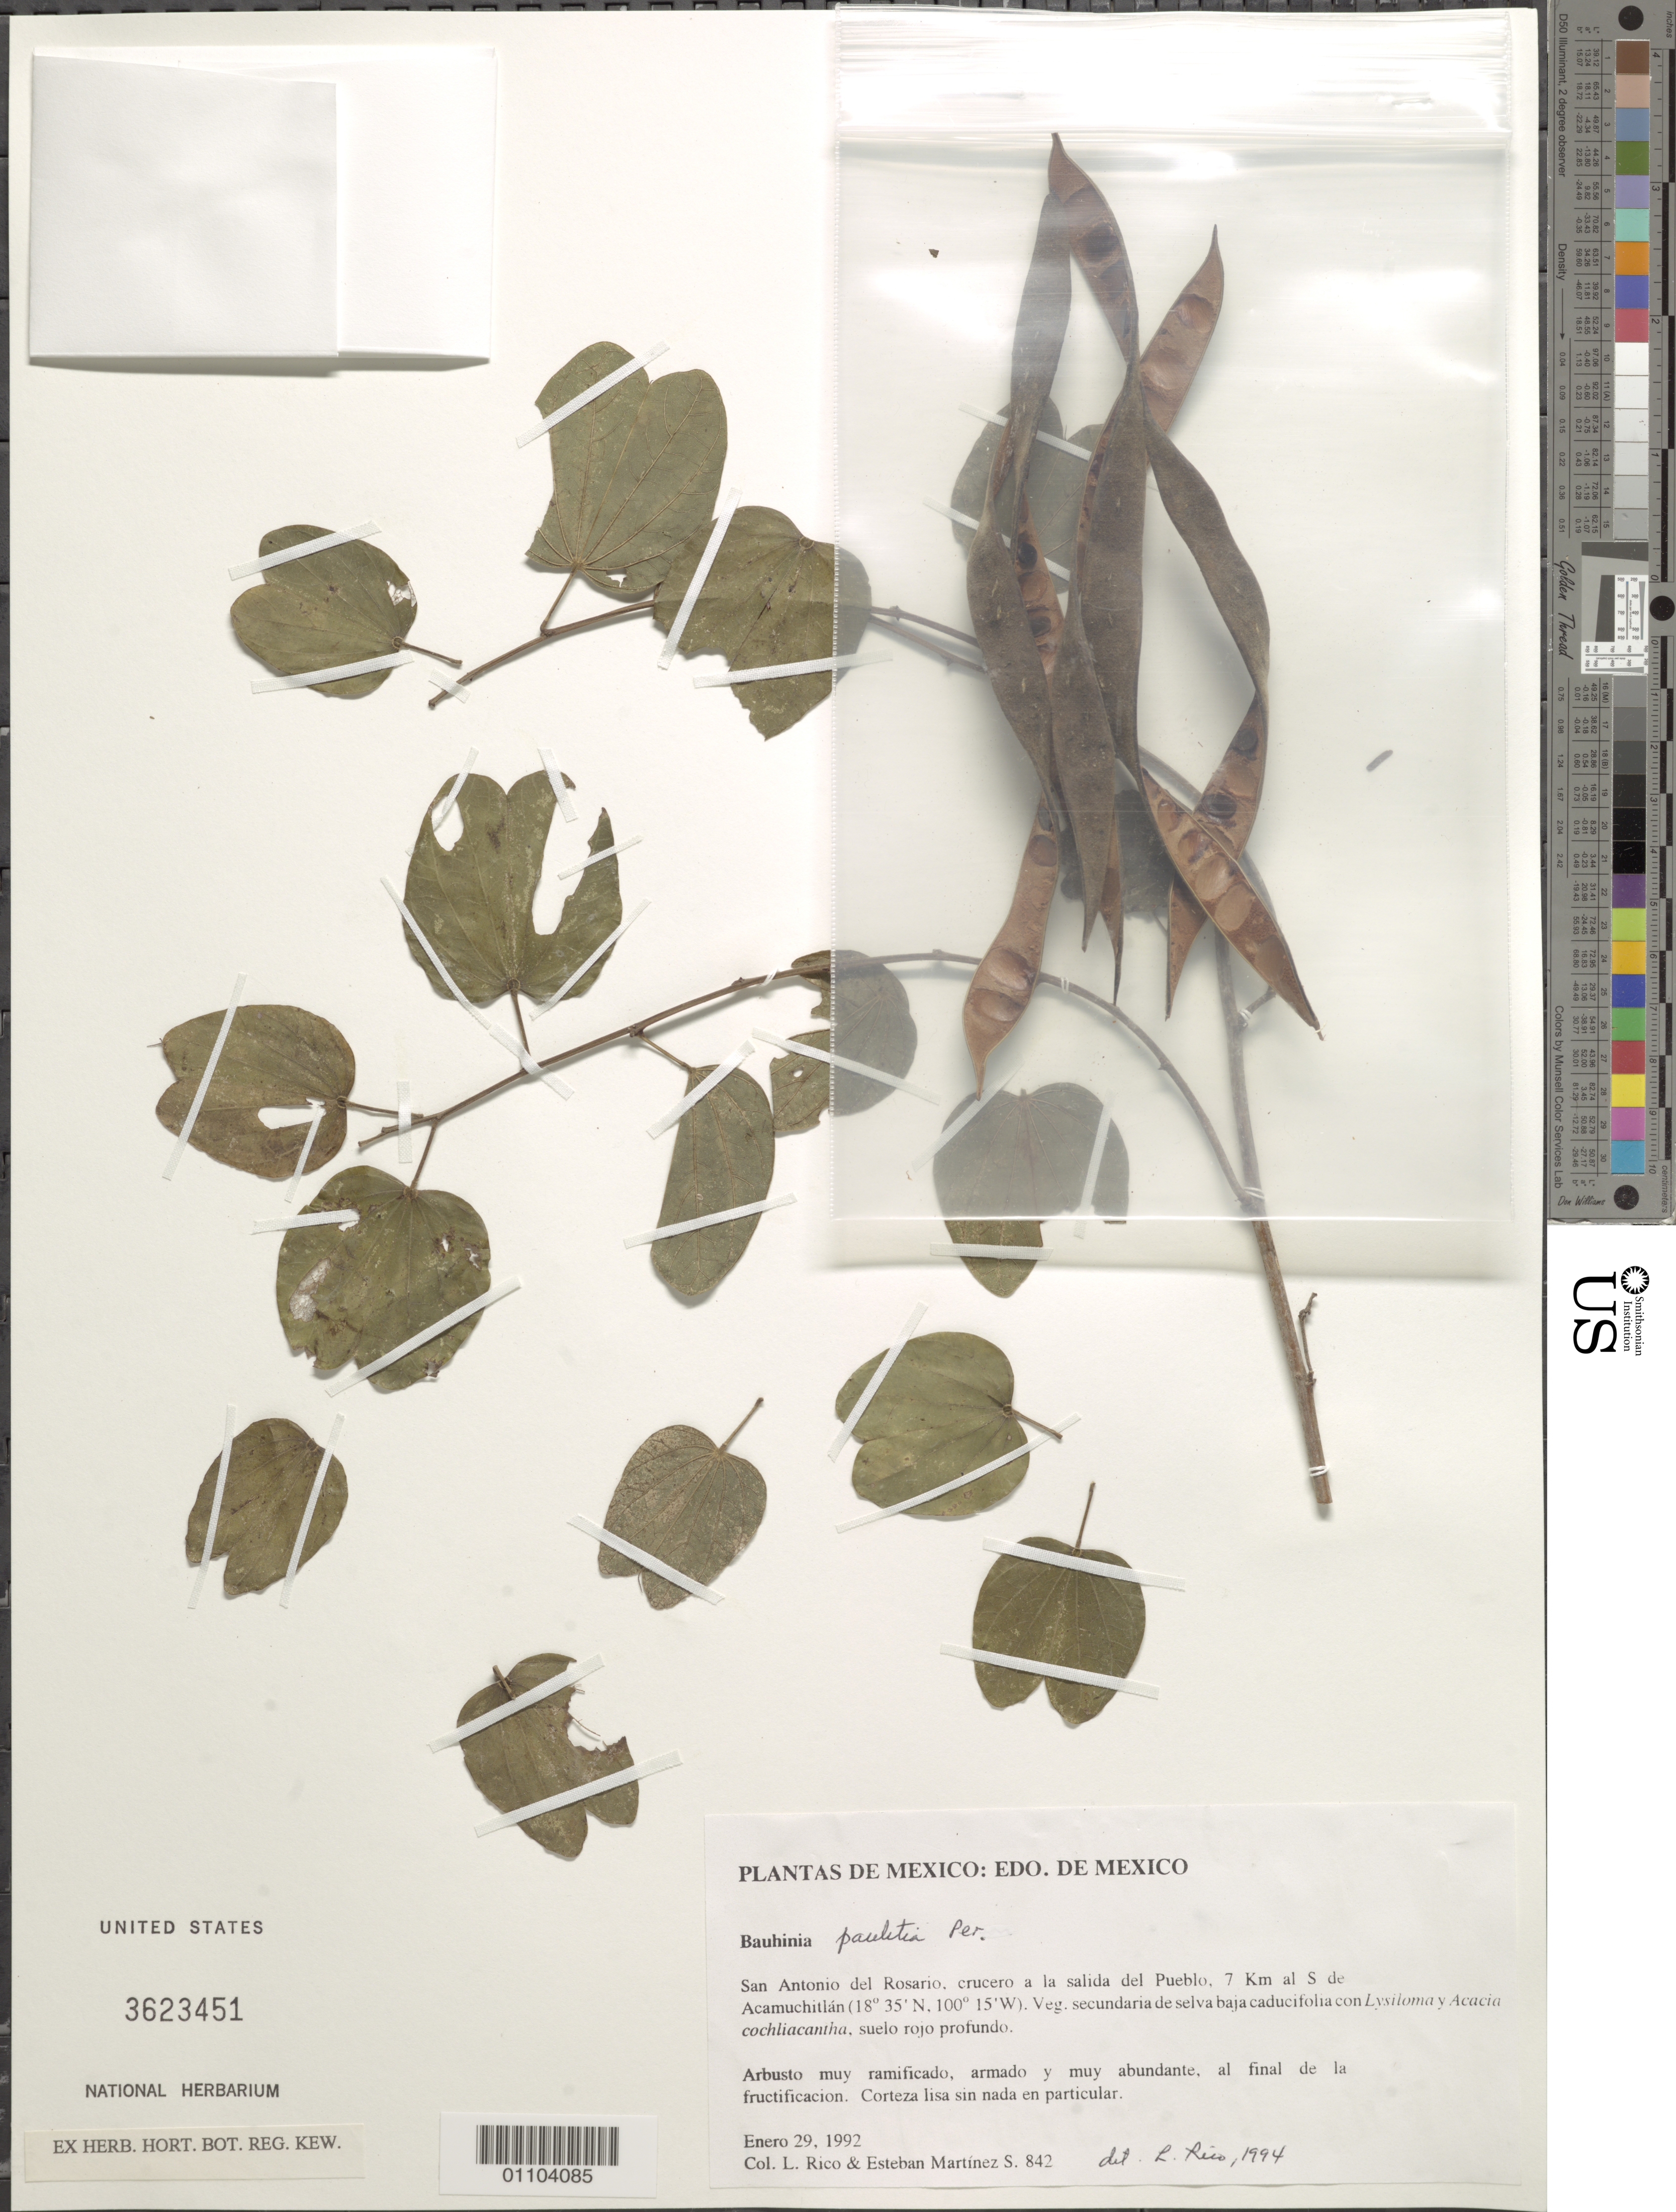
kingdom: Plantae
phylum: Tracheophyta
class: Magnoliopsida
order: Fabales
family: Fabaceae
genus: Bauhinia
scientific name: Bauhinia pauletia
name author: Pers.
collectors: M. Rico Arce & E. M. Martínez S.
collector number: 842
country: Mexico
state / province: México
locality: San Antonio del Rosario, crucero a la saldi del Pueblo, S of Achmuchitlan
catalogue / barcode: US 3623451